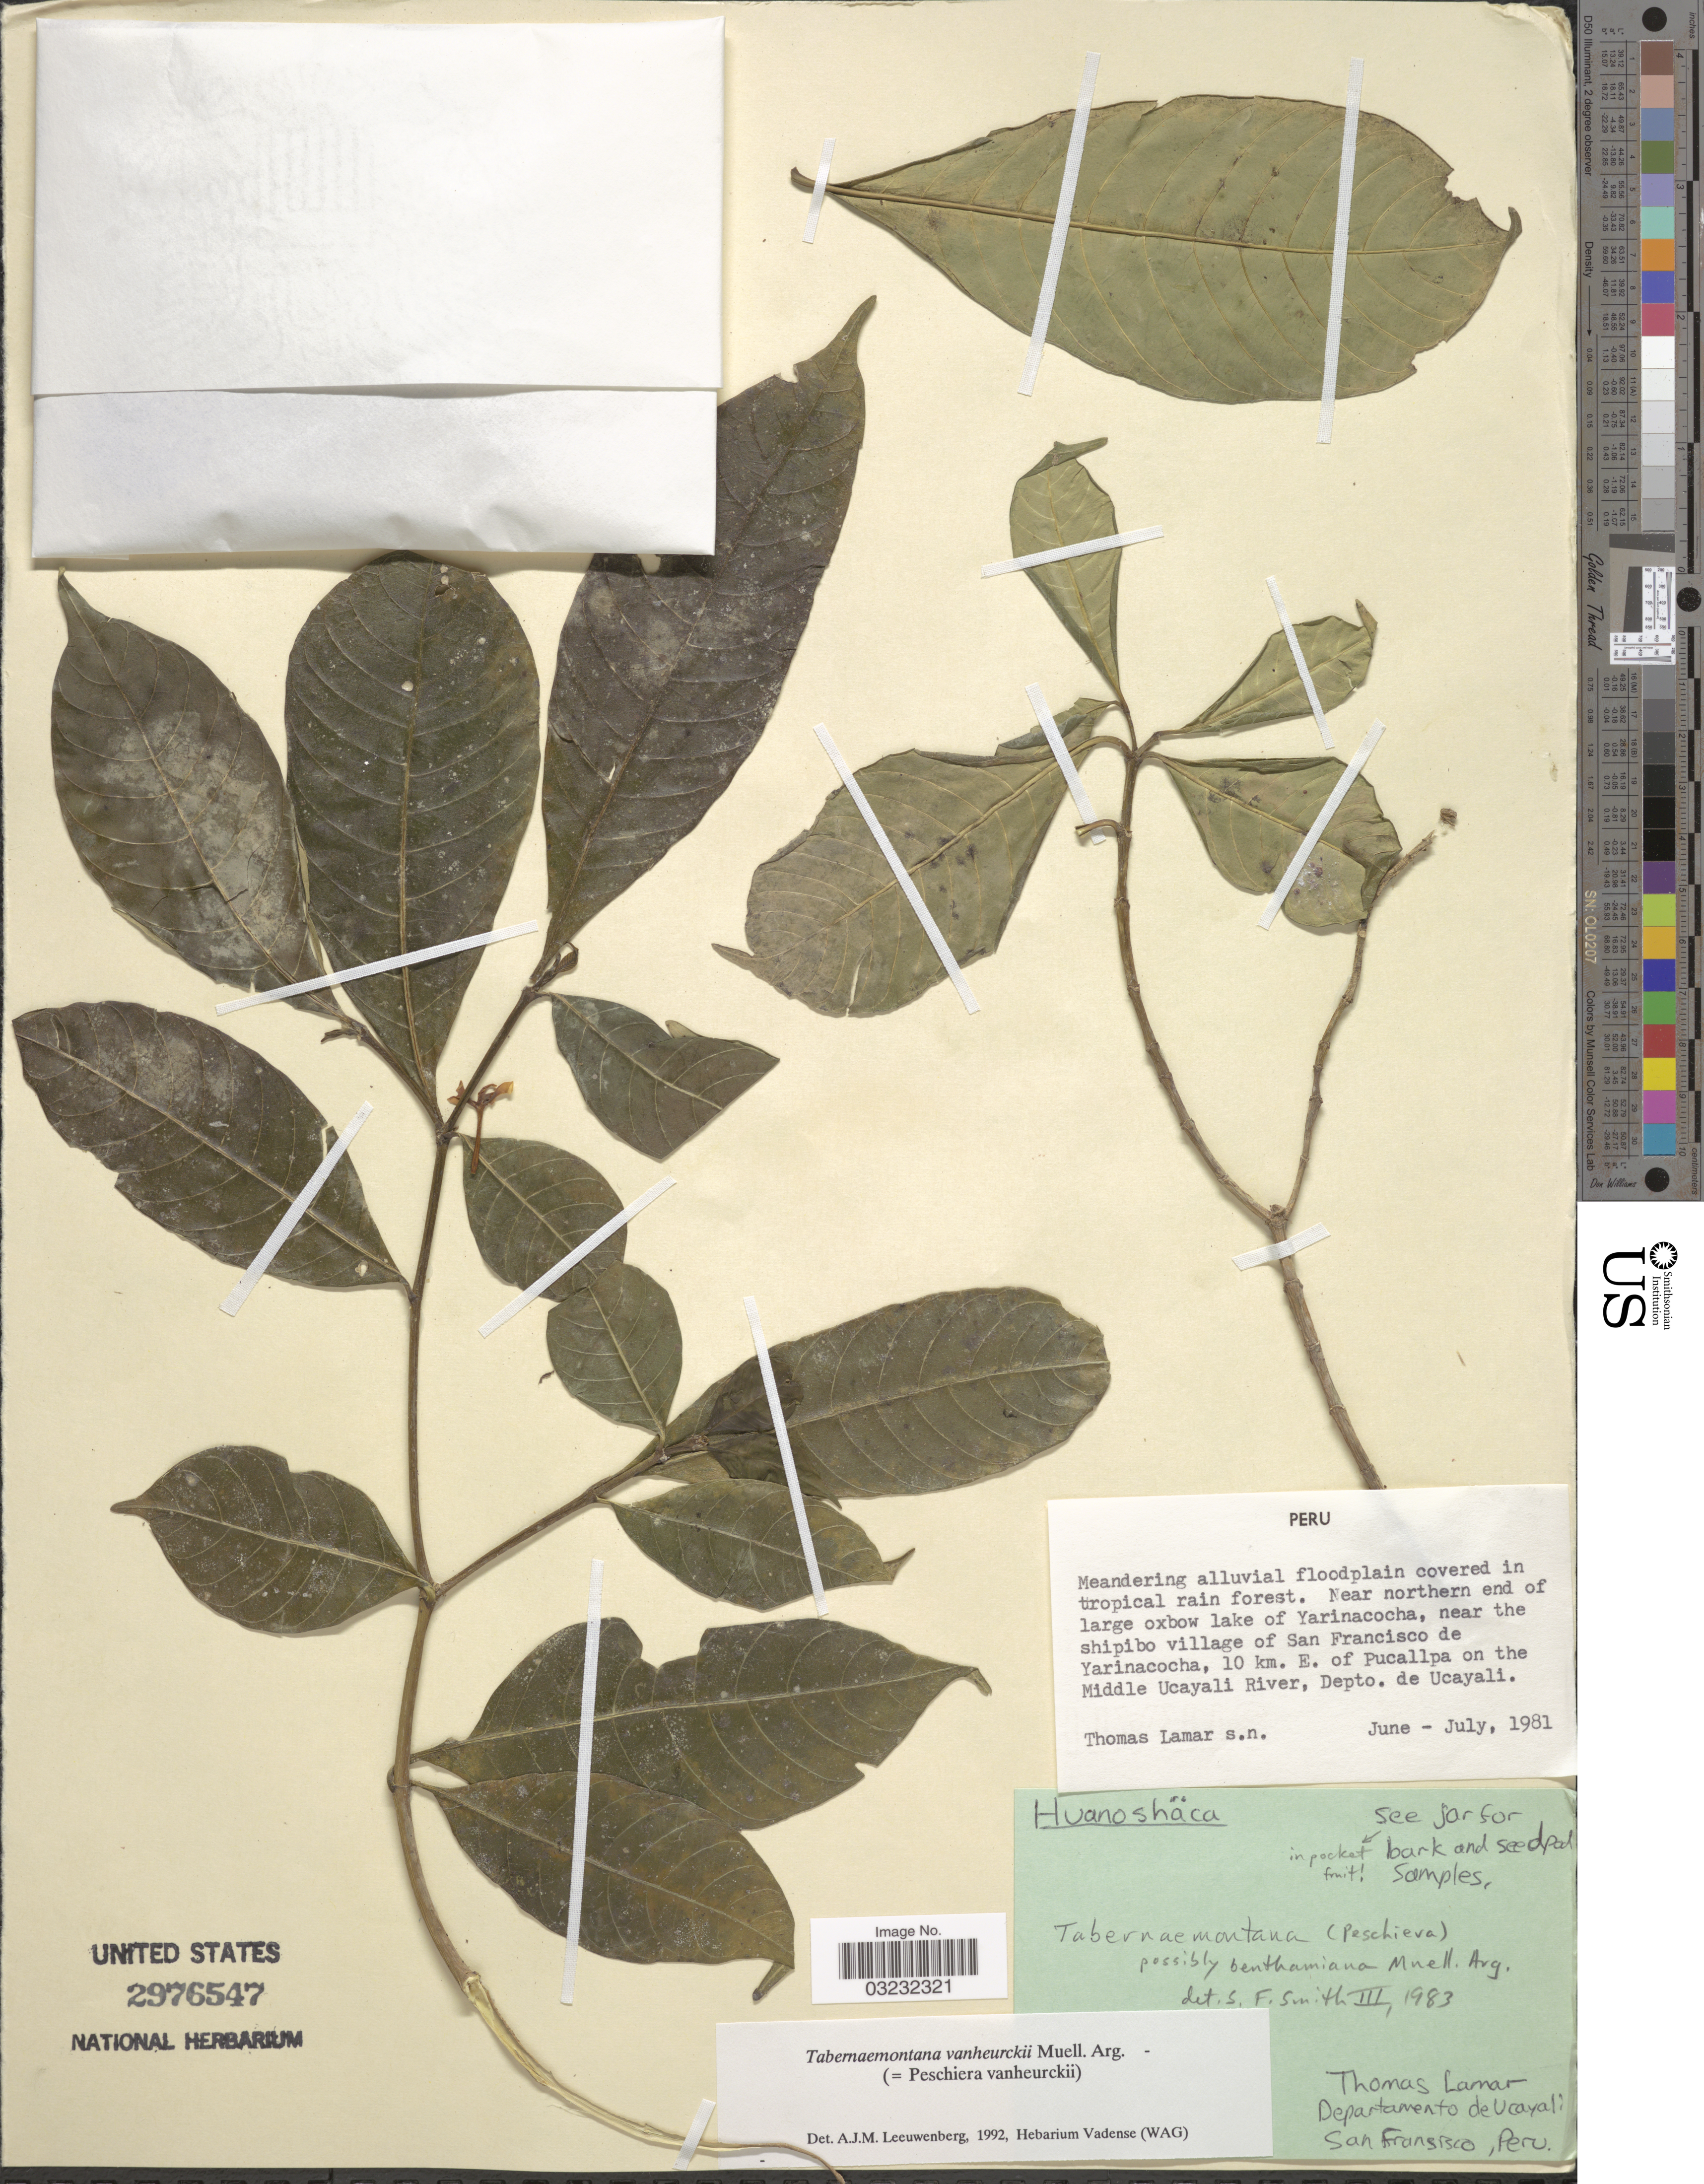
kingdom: Plantae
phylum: Tracheophyta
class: Magnoliopsida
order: Gentianales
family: Apocynaceae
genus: Tabernaemontana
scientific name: Tabernaemontana vanheurckii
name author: Müll. Arg.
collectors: T. Lamar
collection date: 1981-06/1981-07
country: Peru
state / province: Ucayali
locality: Near northern end of large oxbow lake of Yarinacocha, near the shipibo village of San Francisco de Yarinacocha, 10 km. E. of Pucallpa on the Middle Ucayali River, Depto. de Ucayali.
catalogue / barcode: US 2976547